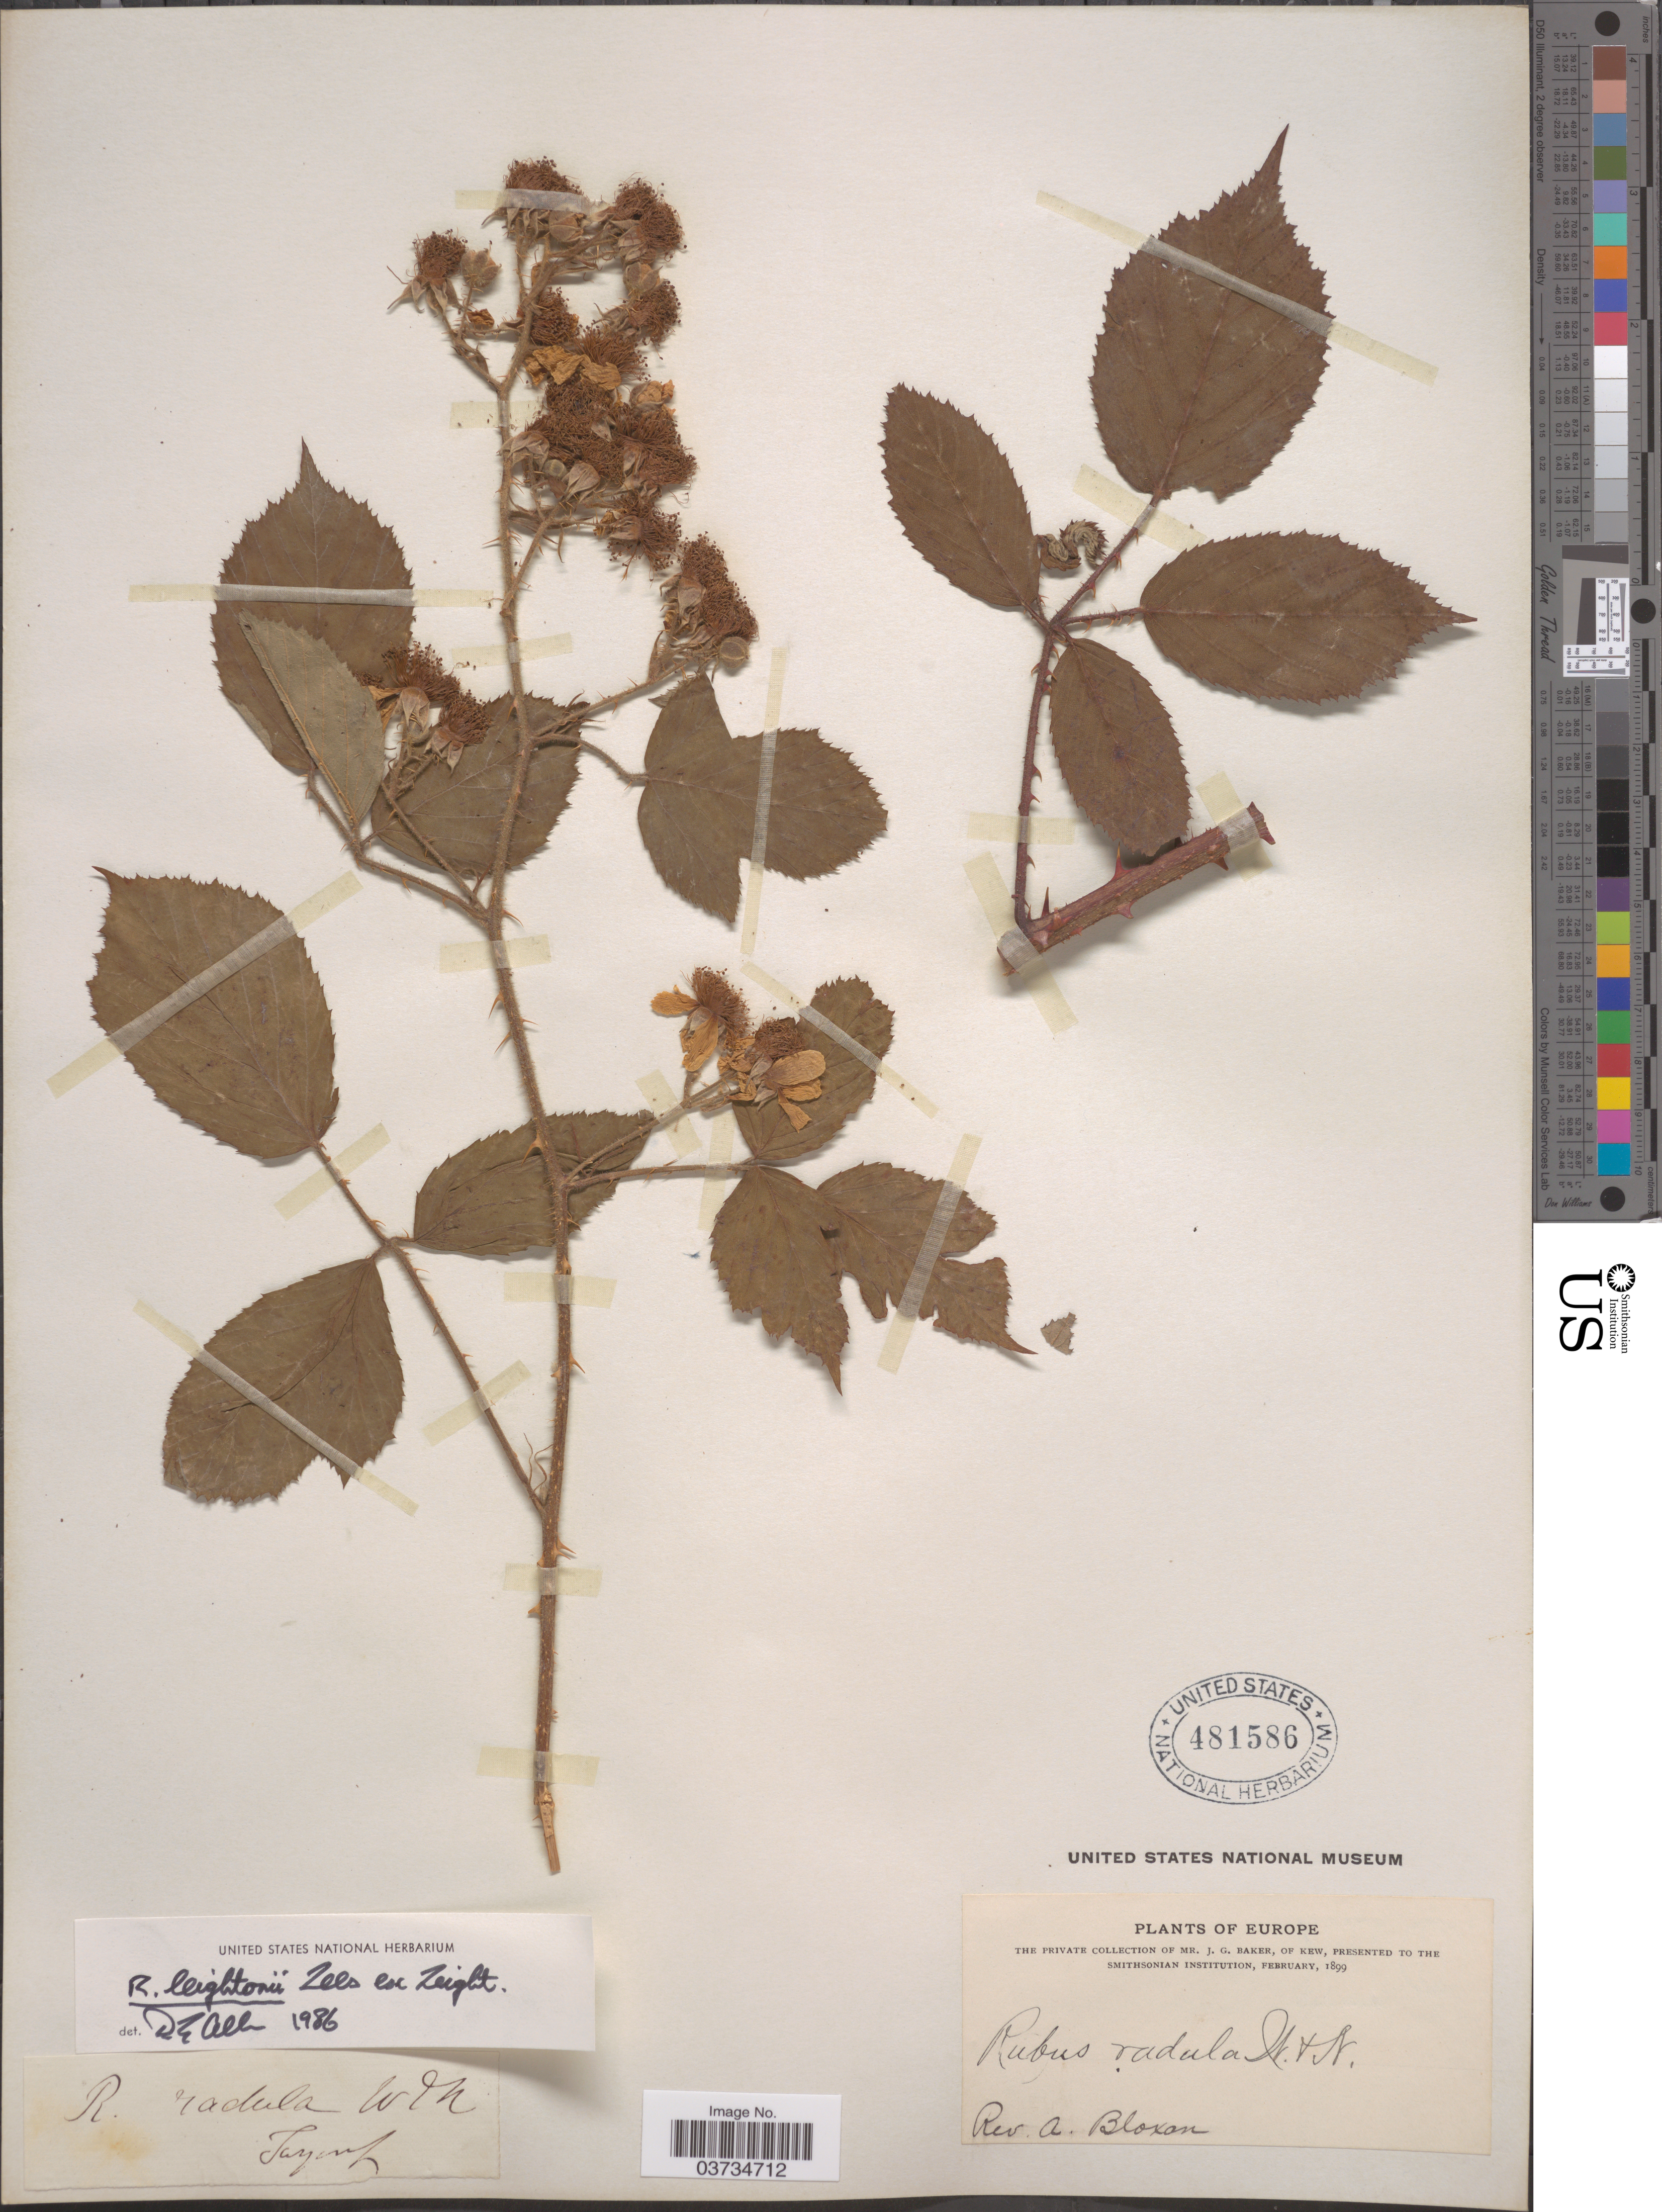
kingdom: Plantae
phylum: Tracheophyta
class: Magnoliopsida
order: Rosales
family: Rosaceae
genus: Rubus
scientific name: Rubus leightonii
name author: Lees ex Leight.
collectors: A. Bloxam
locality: Europe. Taycross [interpreted].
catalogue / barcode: US 481586